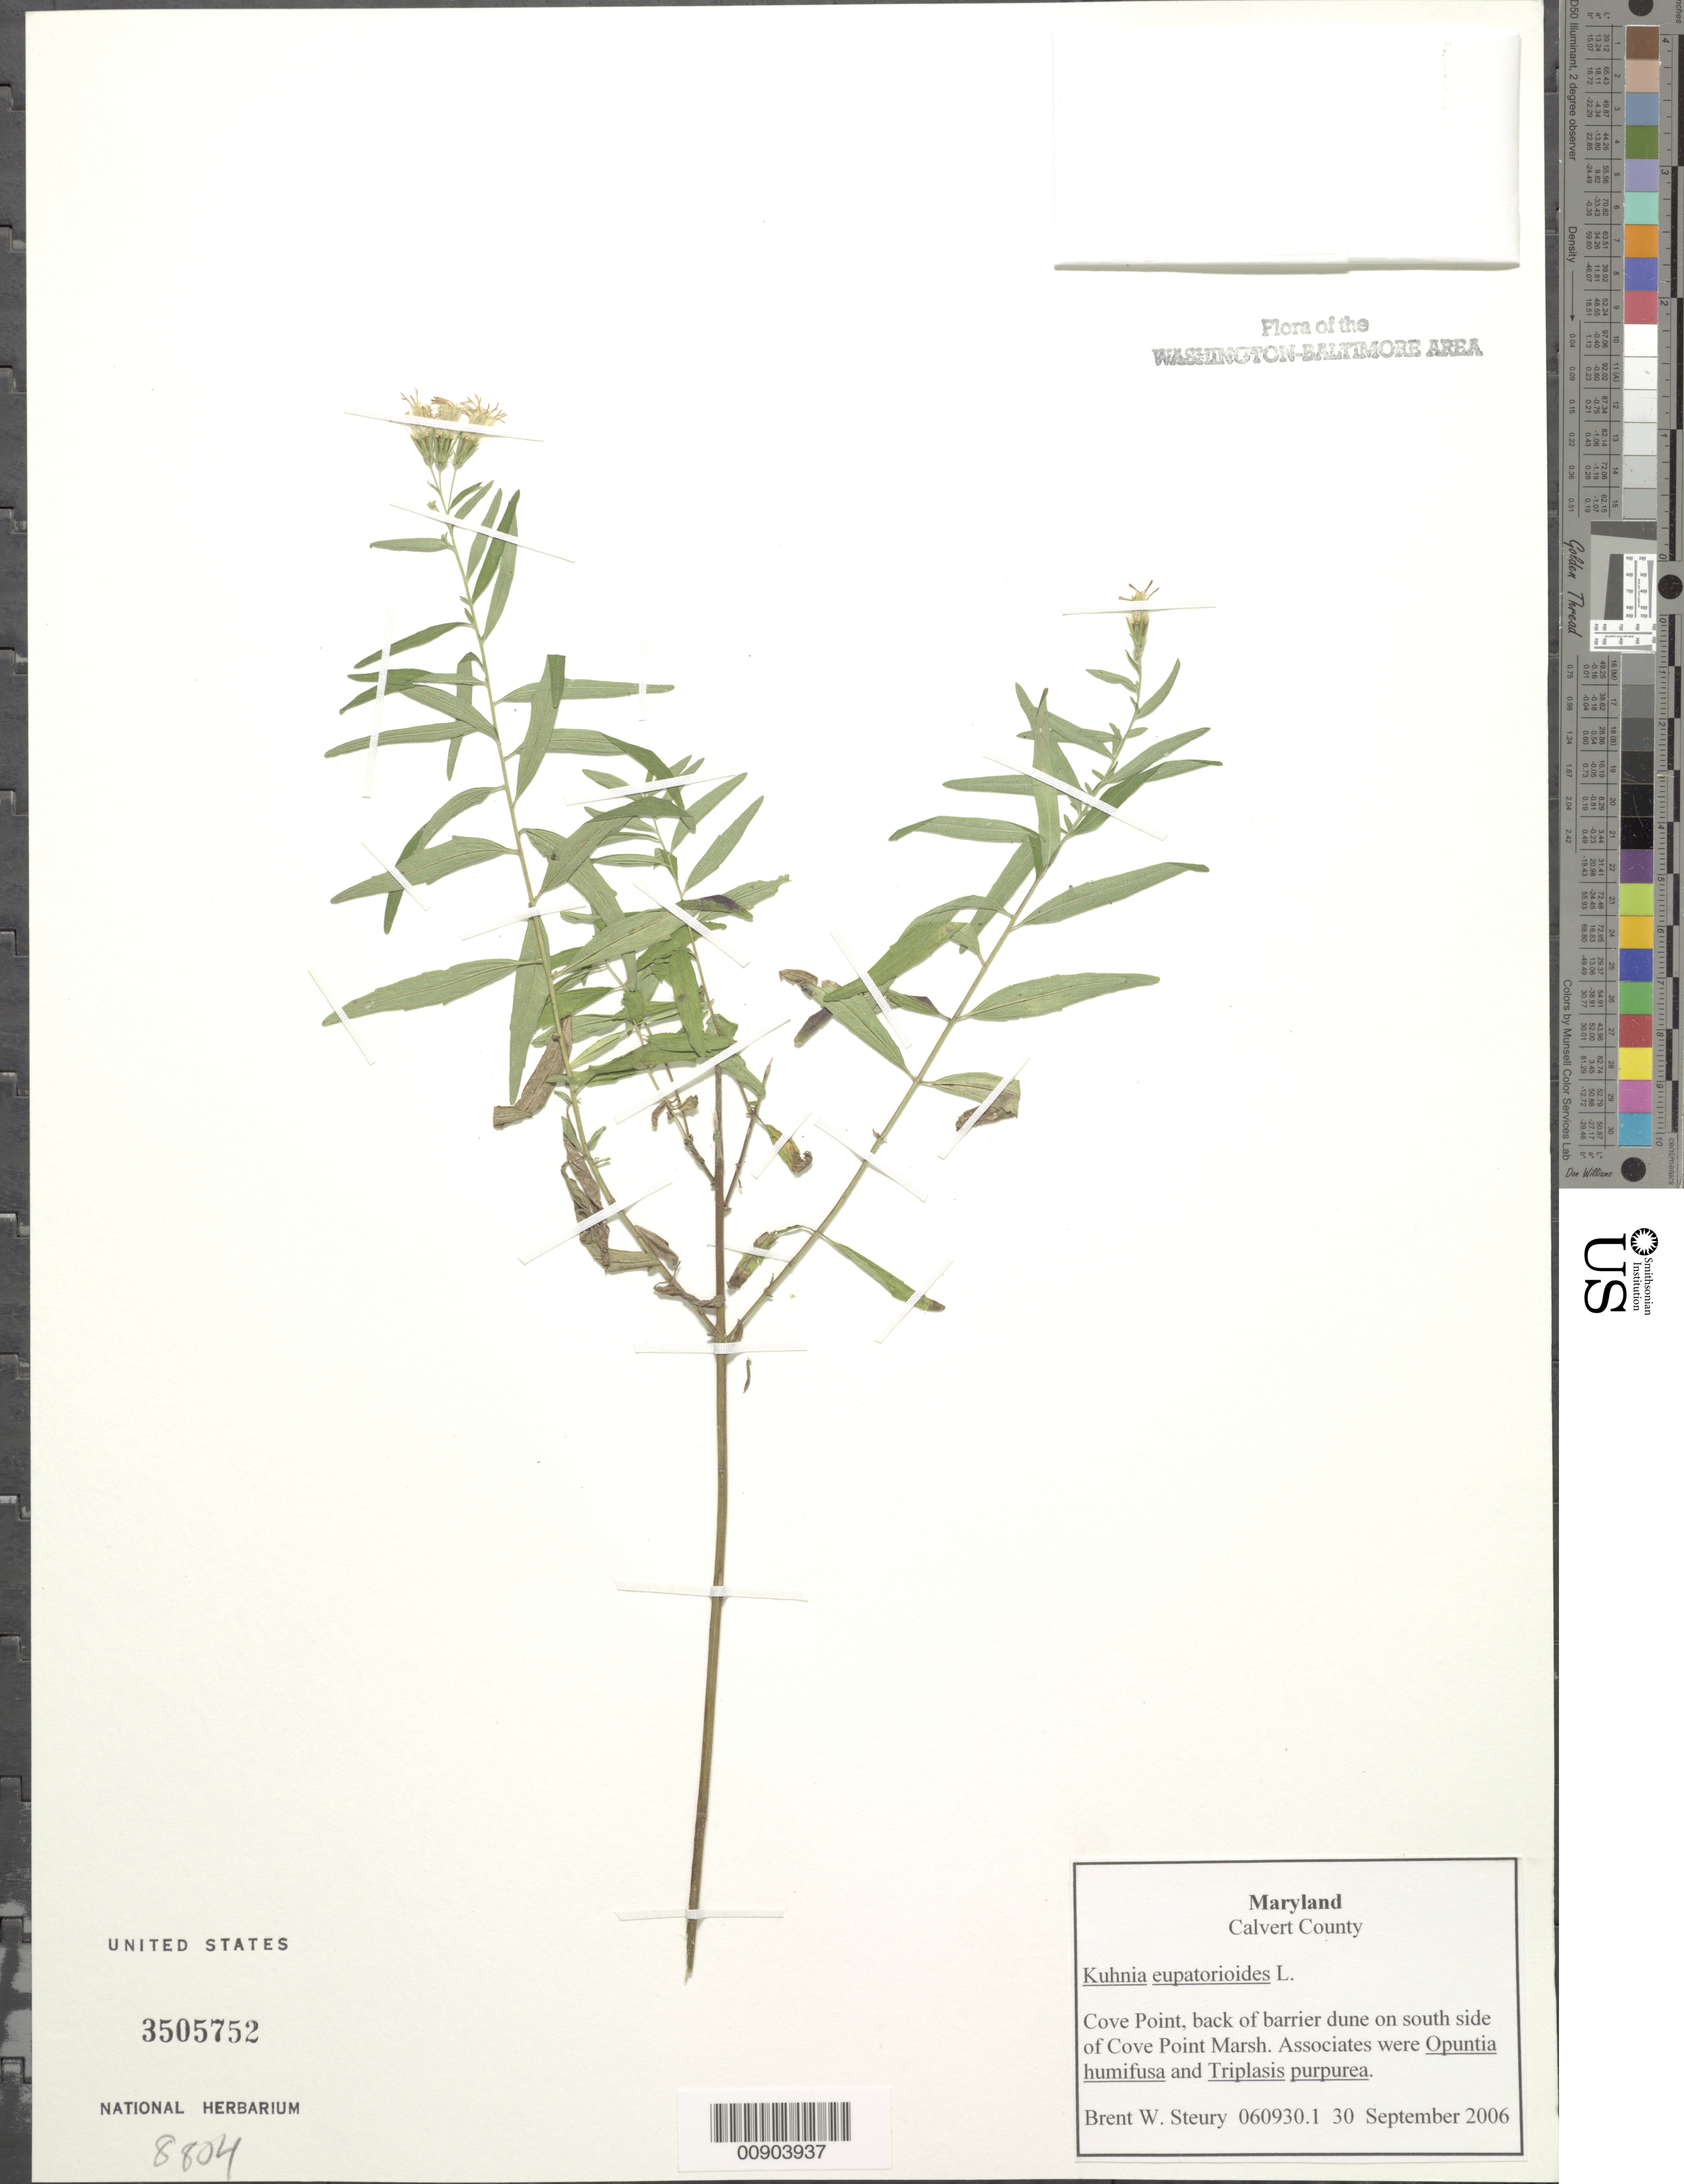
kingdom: Plantae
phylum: Tracheophyta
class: Magnoliopsida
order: Asterales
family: Asteraceae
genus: Brickellia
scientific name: Brickellia eupatorioides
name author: (L.) Shinners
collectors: B. Steury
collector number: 060930.1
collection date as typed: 30 September 2006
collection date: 2006-09-30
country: United States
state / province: Maryland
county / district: Calvert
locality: Cove Point, on south side of Cove Point Marsh.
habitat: Back of barrier dune.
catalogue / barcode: US 3505752